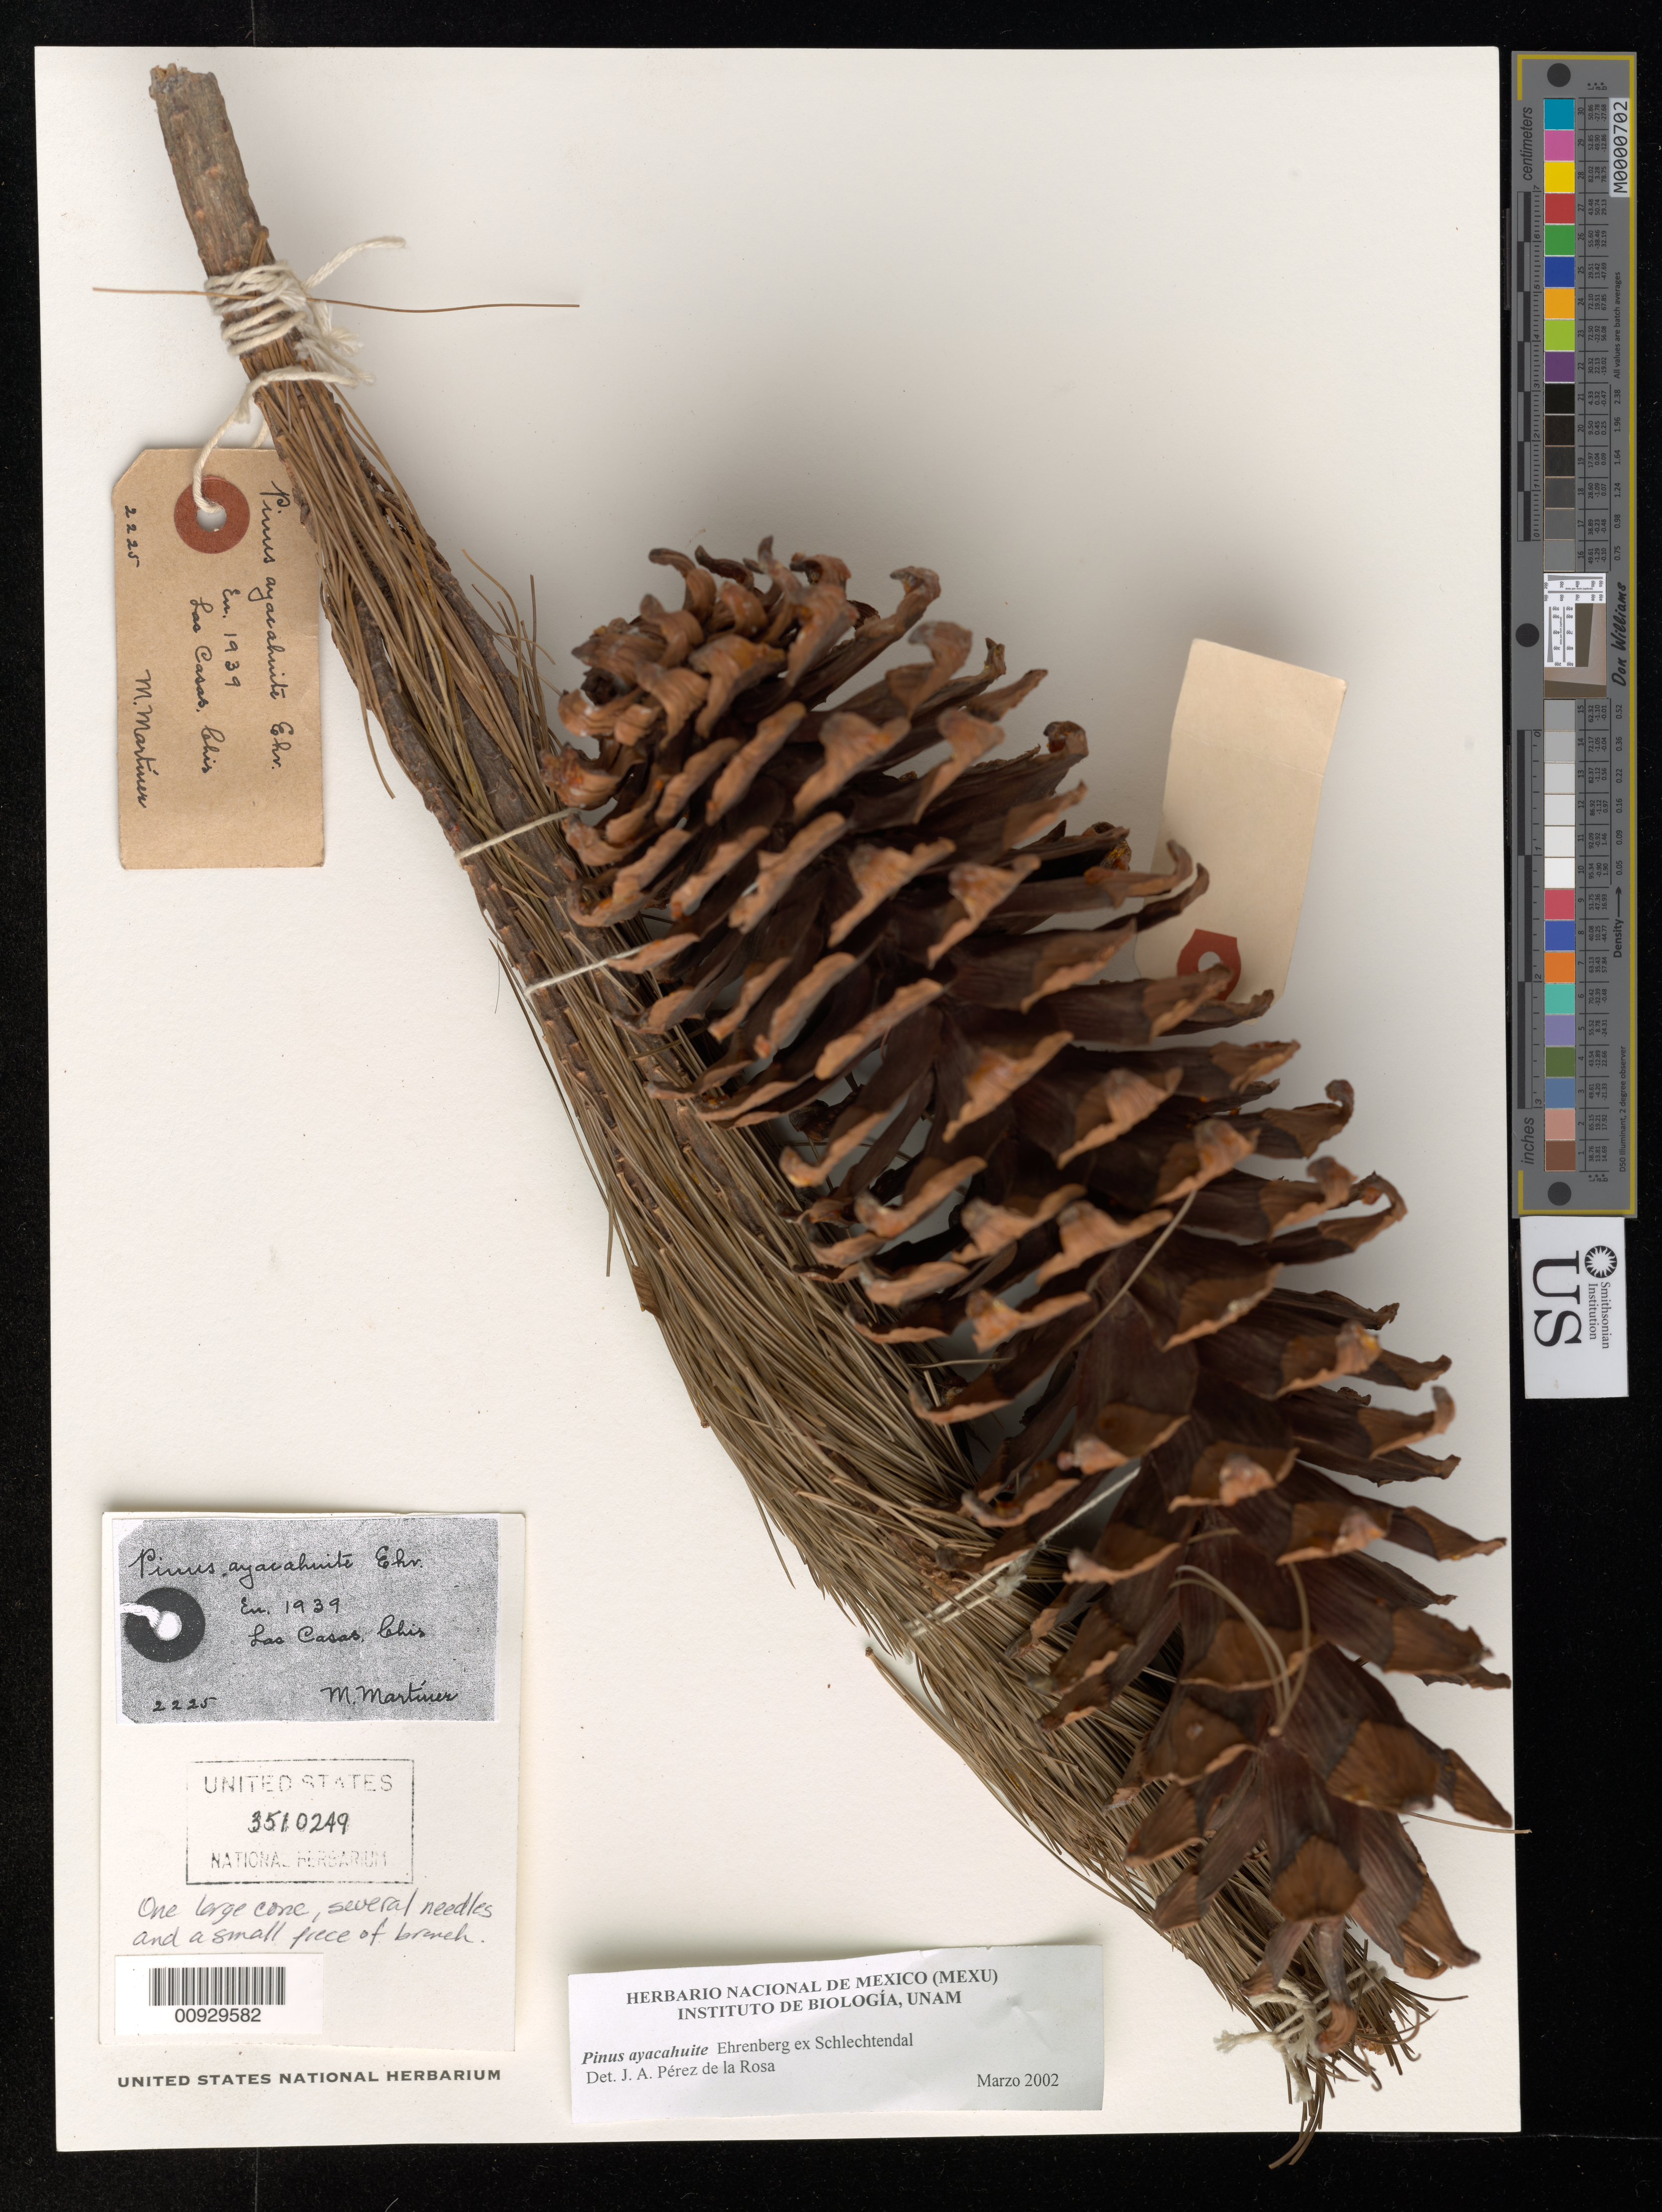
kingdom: Plantae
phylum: Tracheophyta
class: Pinopsida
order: Pinales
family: Pinaceae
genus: Pinus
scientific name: Pinus ayacahuite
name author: Ehrenb. ex Schltdl.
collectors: M. Martinez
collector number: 2225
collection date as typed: Jan 1939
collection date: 1939-01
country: Mexico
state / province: Chiapas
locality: Las Casas.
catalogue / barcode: US 3510249